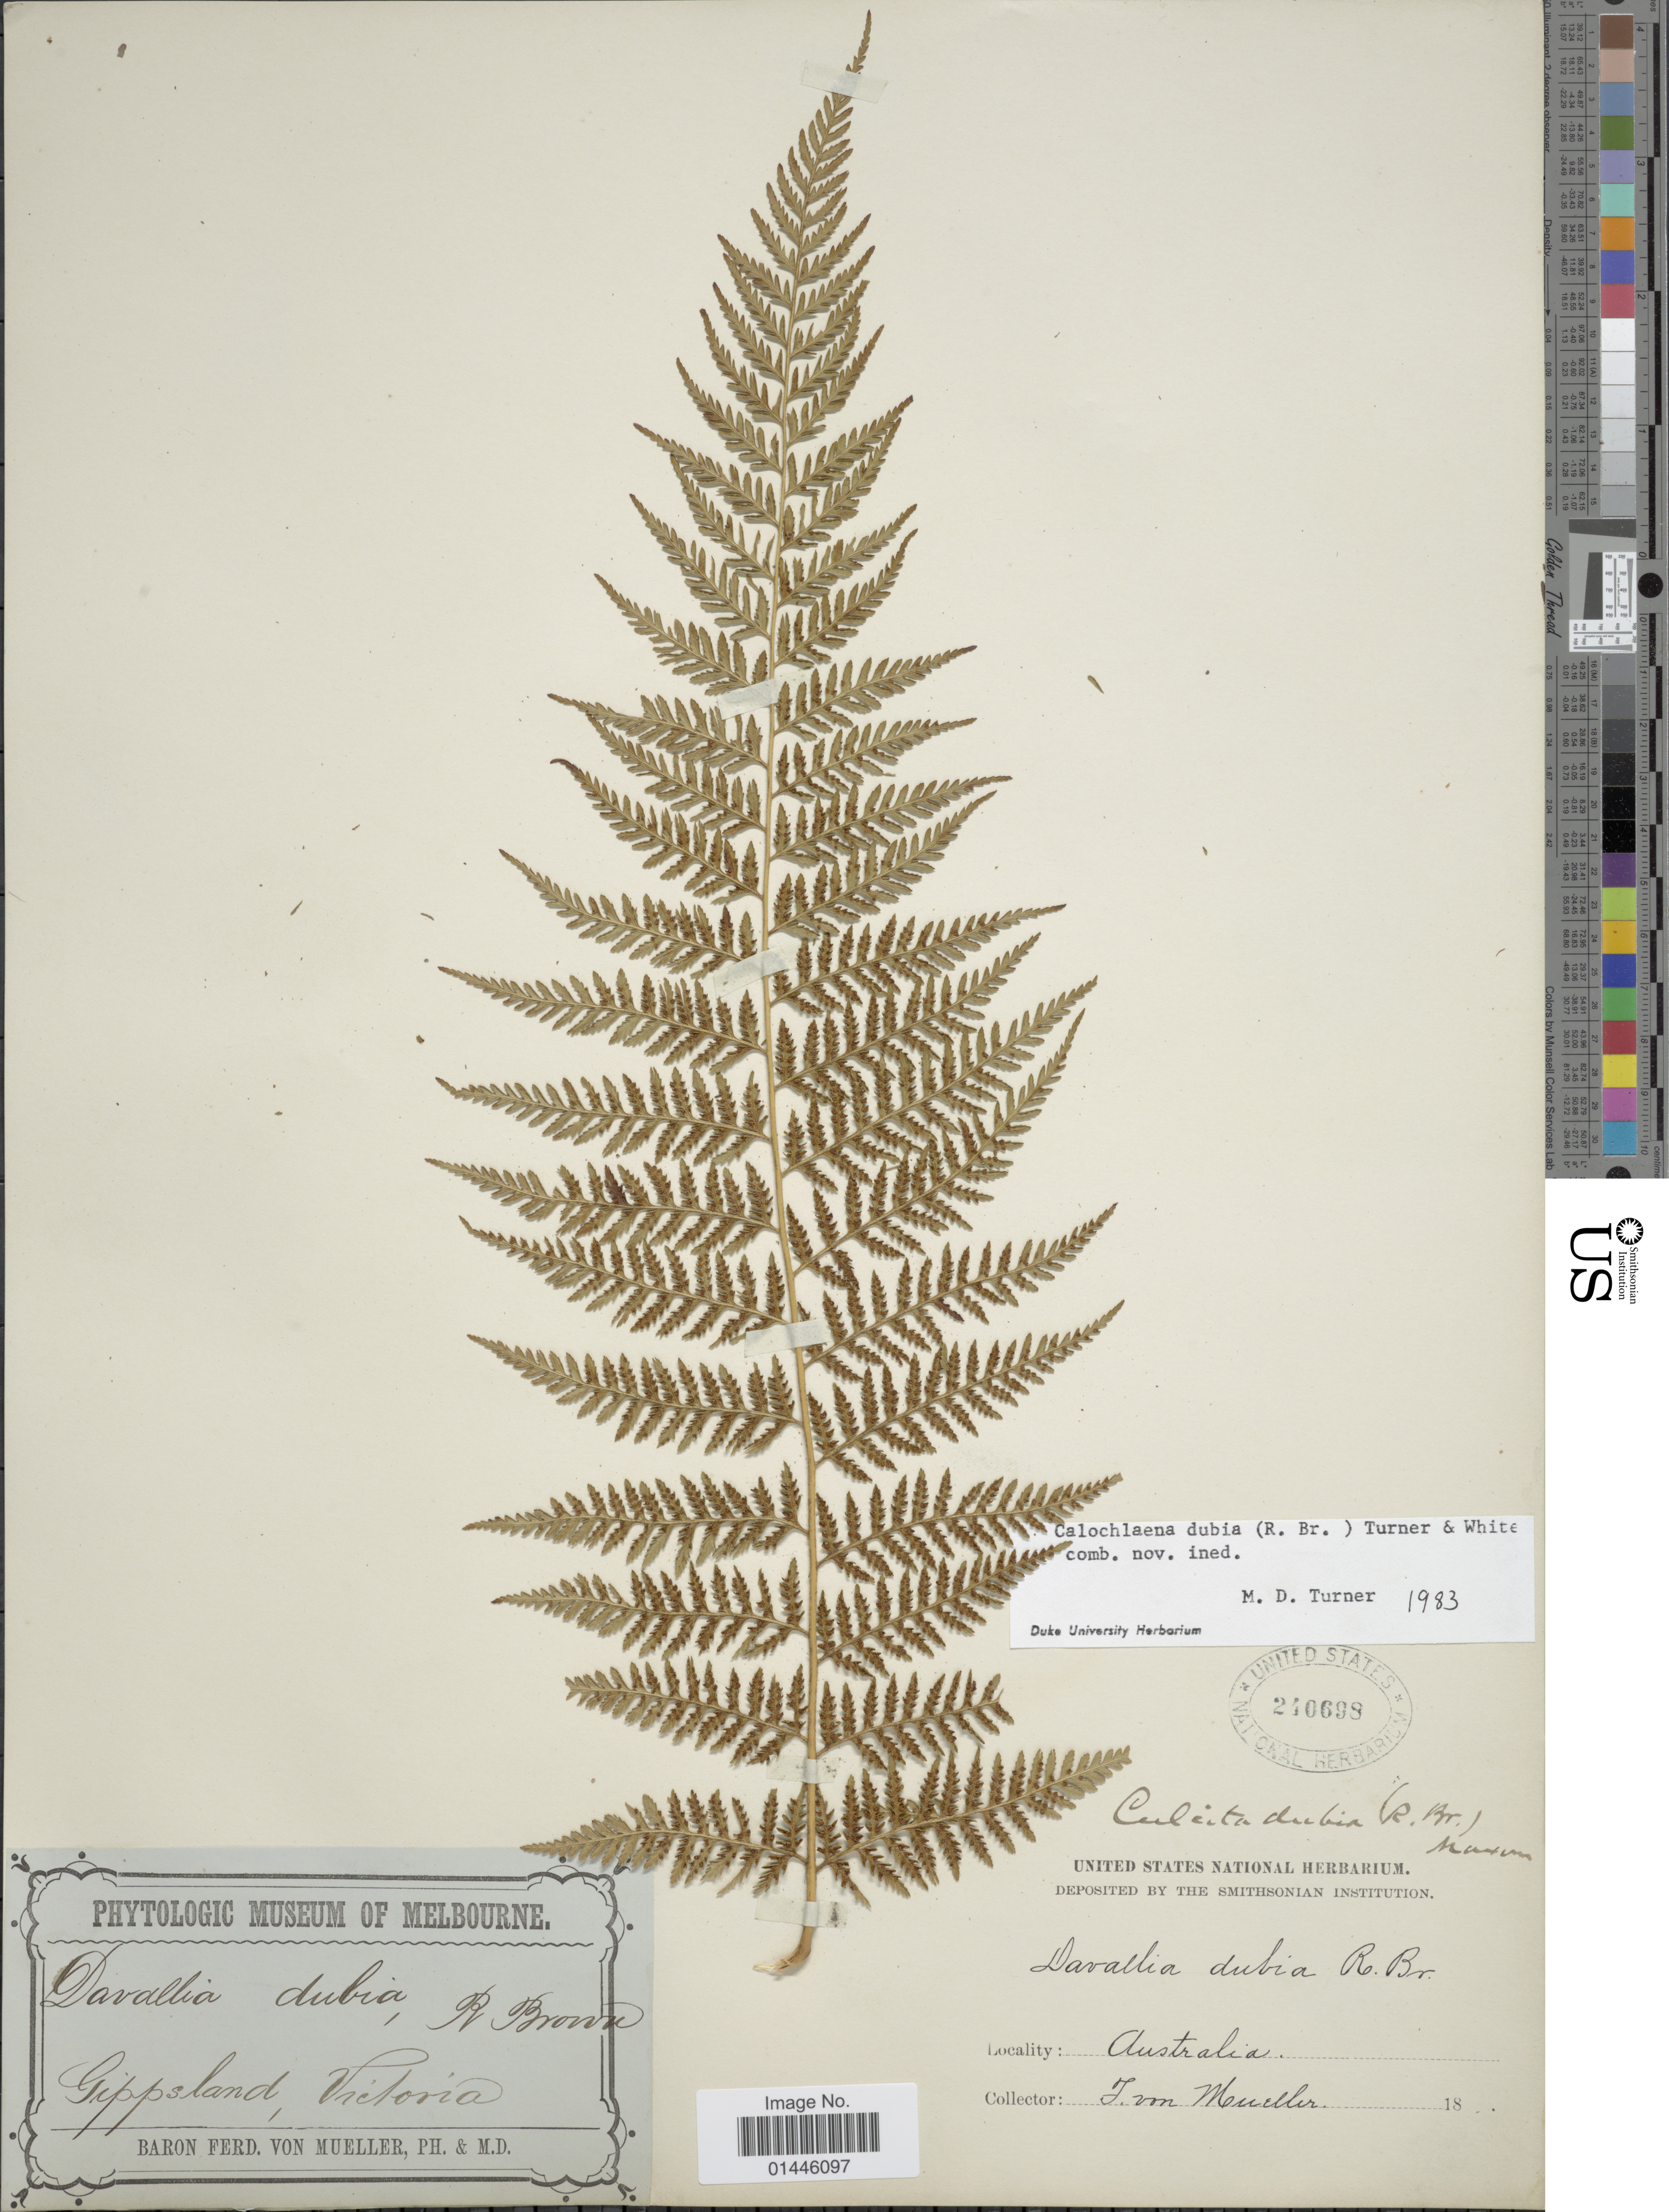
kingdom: Plantae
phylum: Tracheophyta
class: Polypodiopsida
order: Cyatheales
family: Dicksoniaceae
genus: Calochlaena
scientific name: Calochlaena dubia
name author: (R. Br.) M.D. Turner & R.A. White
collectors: B. von Mueller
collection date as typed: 18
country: Australia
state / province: Victoria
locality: Gippsland, Victoria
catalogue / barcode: US 240698